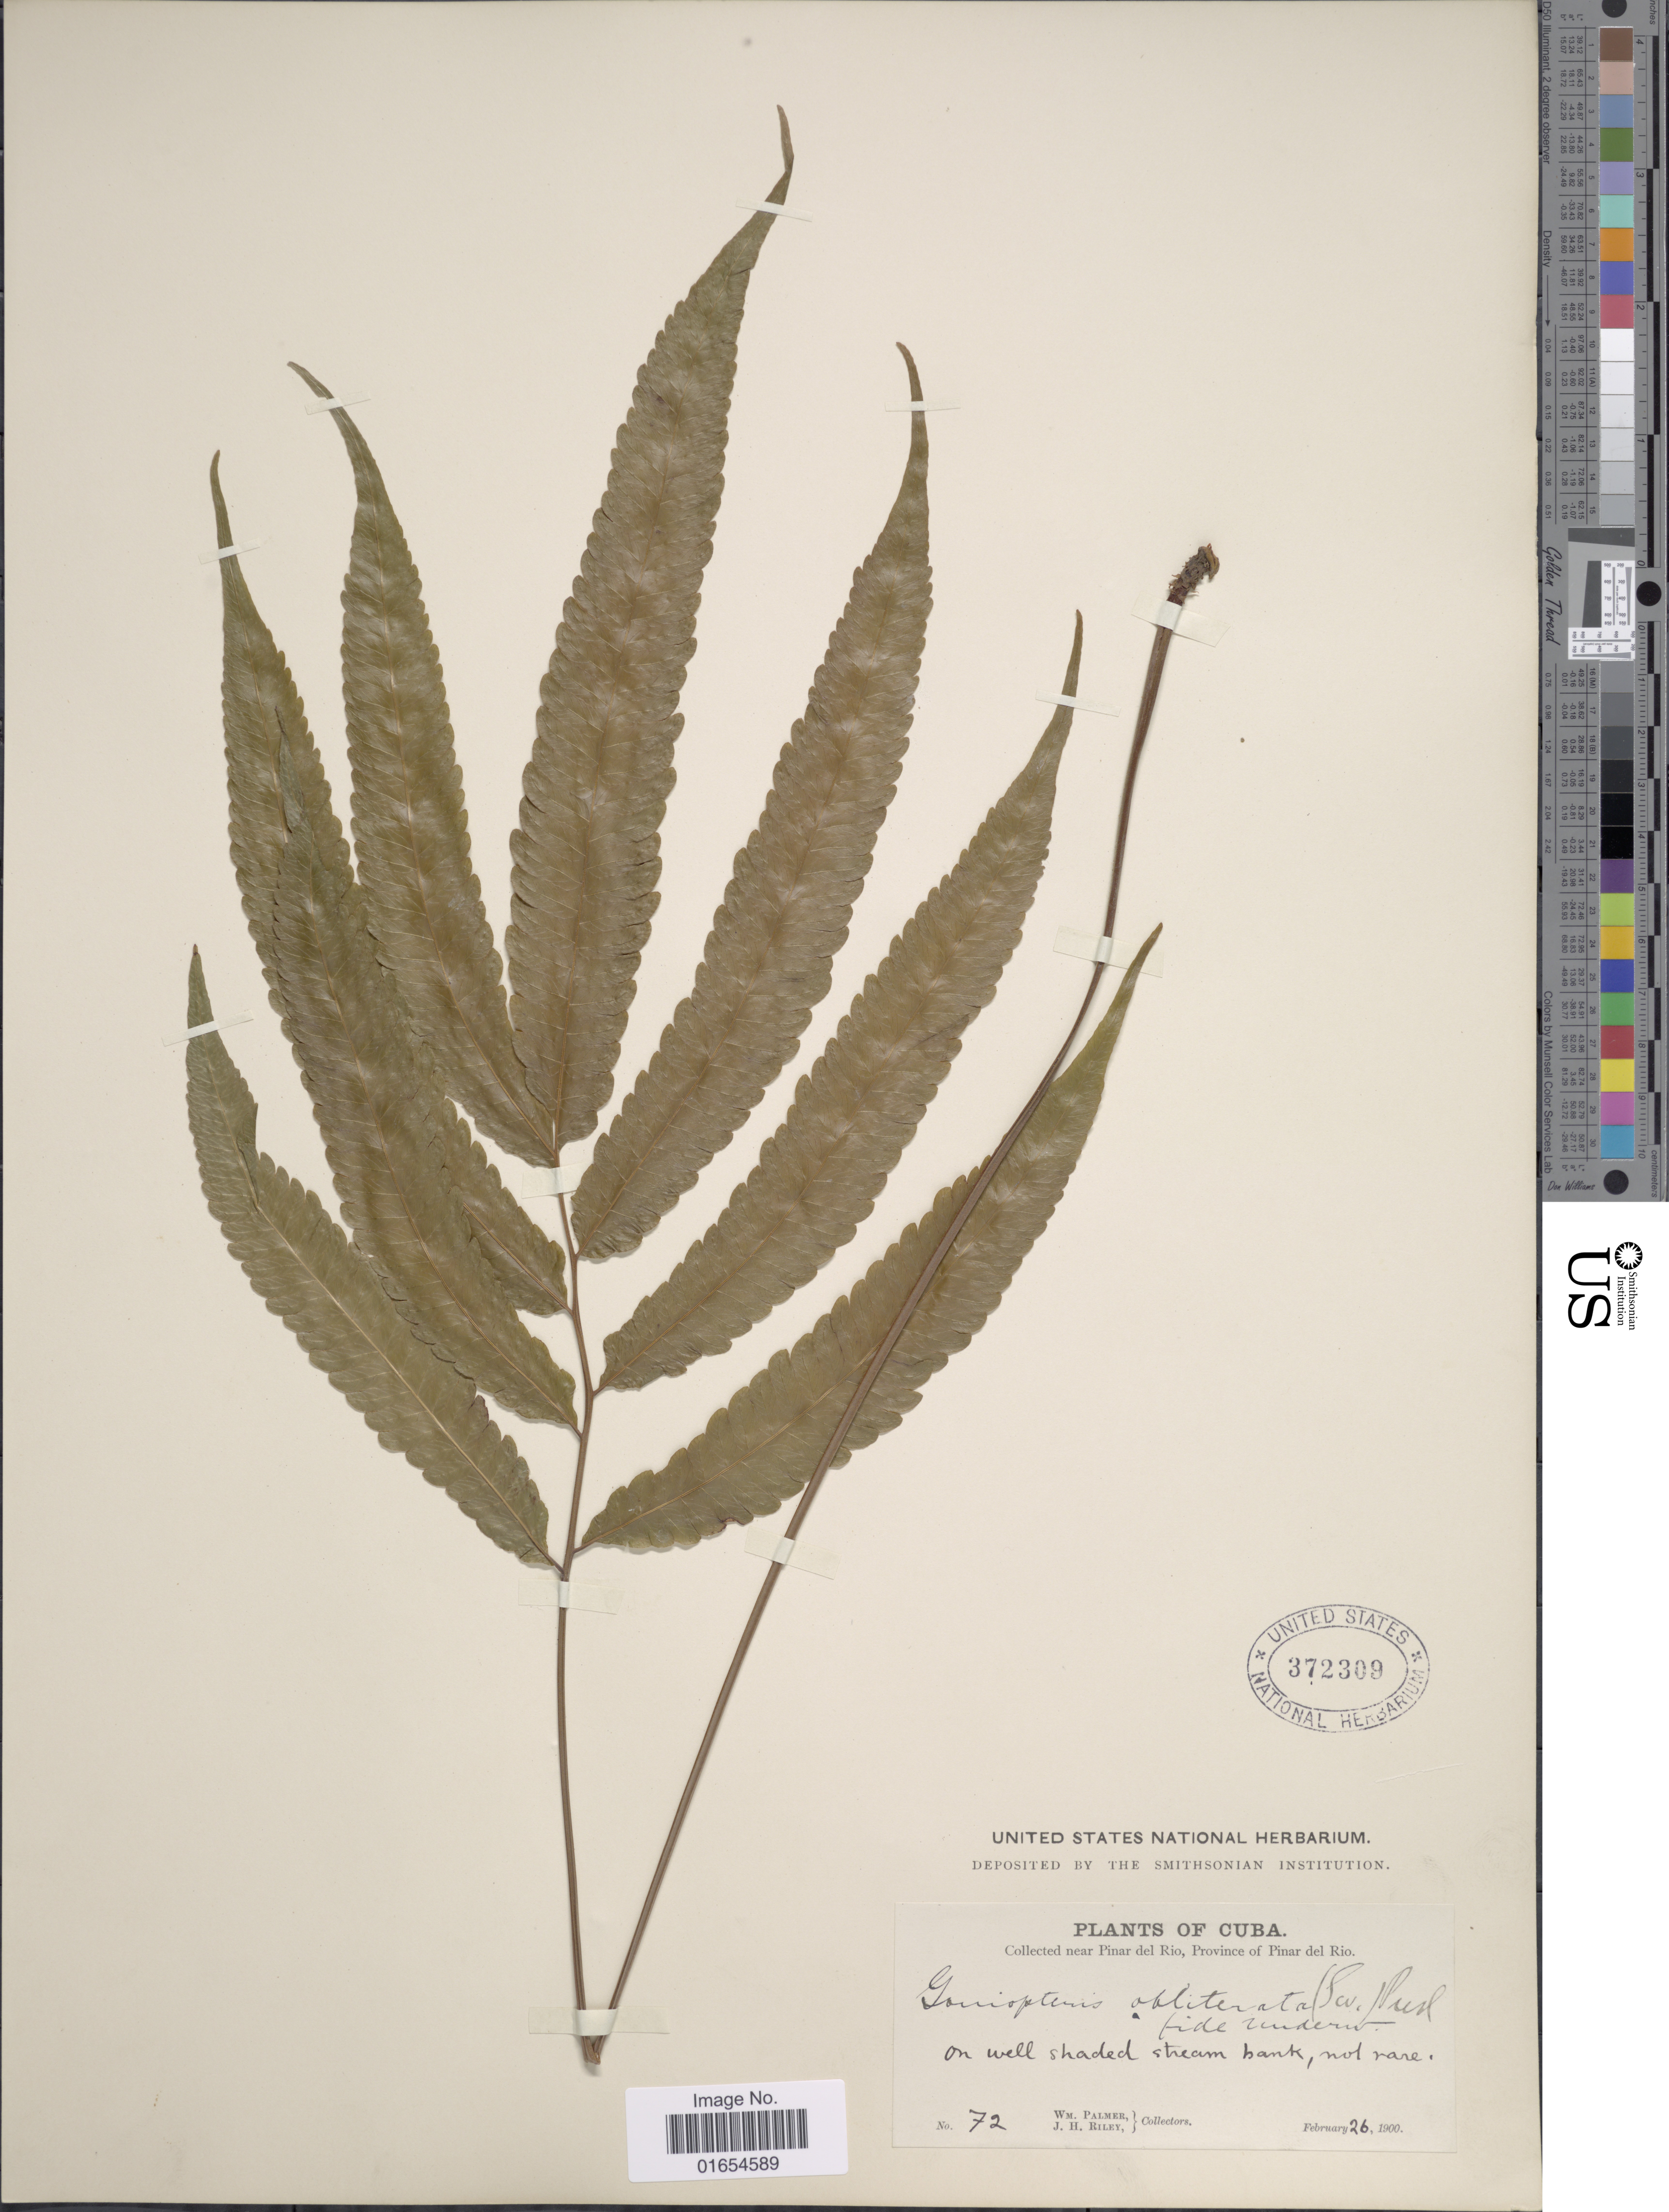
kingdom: Plantae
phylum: Tracheophyta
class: Polypodiopsida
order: Polypodiales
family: Thelypteridaceae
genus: Goniopteris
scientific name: Goniopteris obliterata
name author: (Sw.) C. Presl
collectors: W. Palmer & J. H. Riley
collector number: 72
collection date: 1900-02-26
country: Cuba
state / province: Pinar del Río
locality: Near Pinar del Rio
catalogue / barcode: US 372309